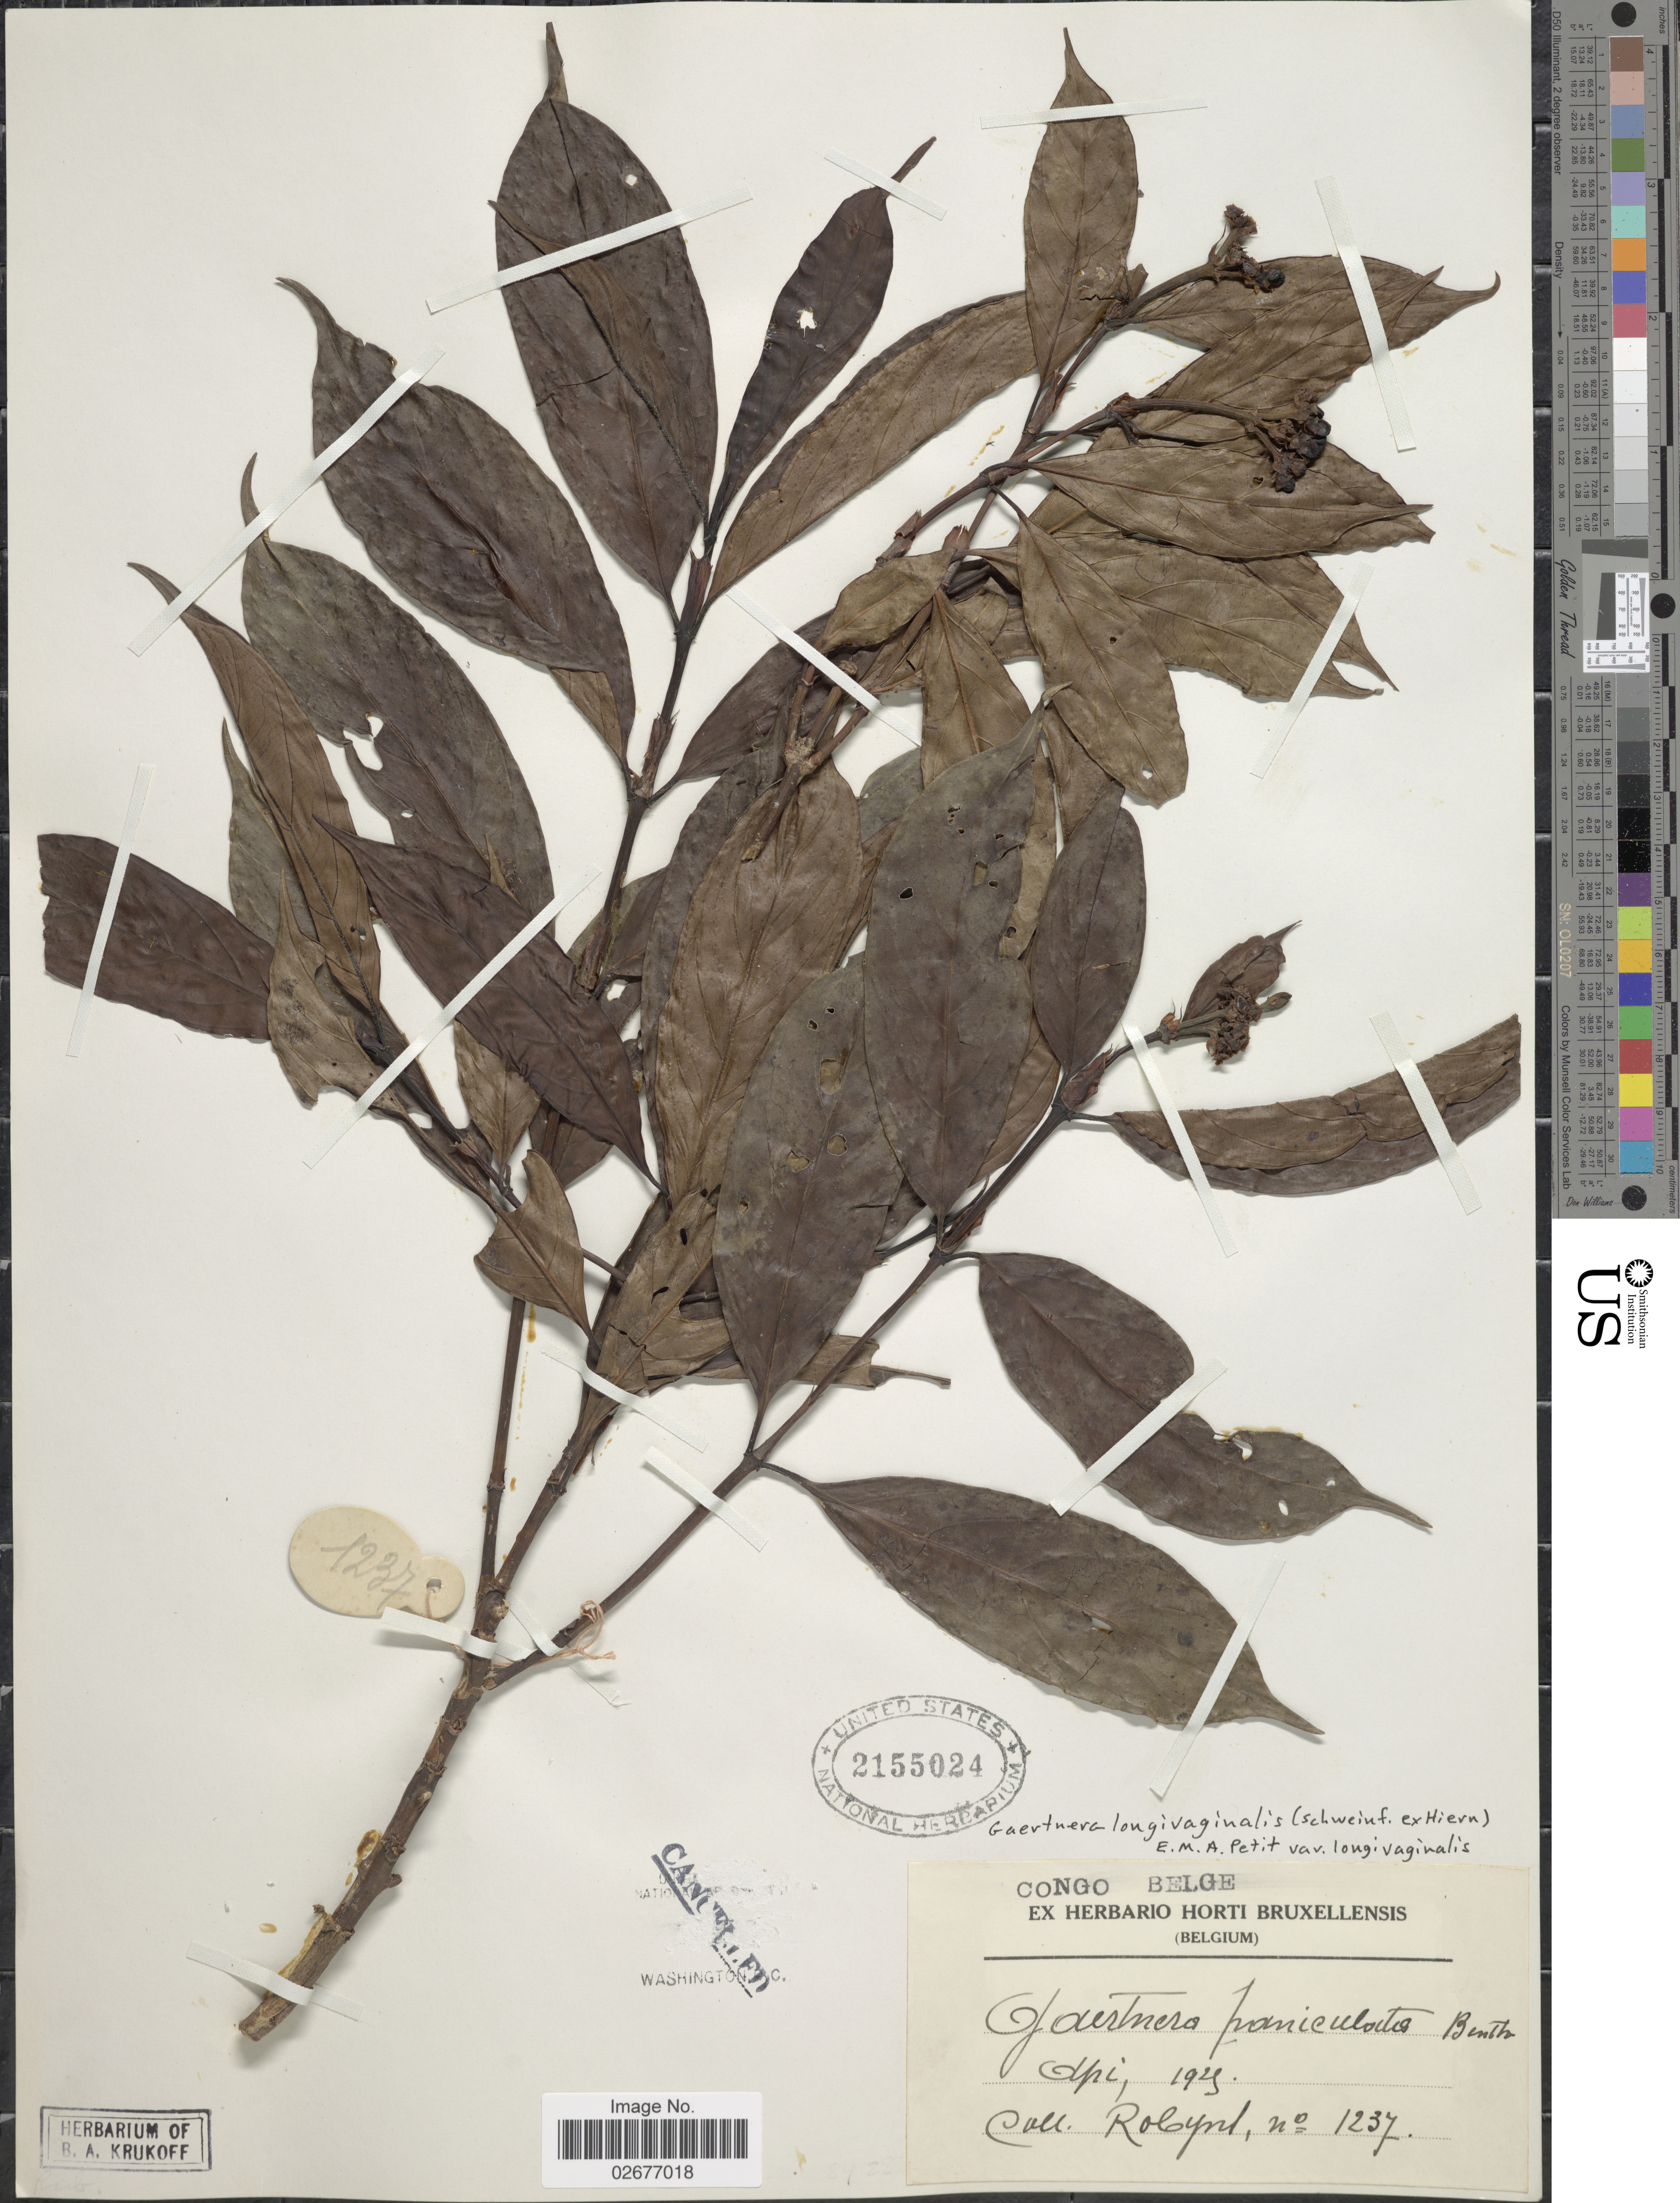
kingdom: Plantae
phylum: Tracheophyta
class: Magnoliopsida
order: Gentianales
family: Rubiaceae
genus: Gaertnera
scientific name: Gaertnera longivaginalis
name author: (Schweinf. ex Hiern) E.M.A. Petit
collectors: -. Robyns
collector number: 1237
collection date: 1929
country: Congo, Democratic Republic of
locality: Api, Congo Belge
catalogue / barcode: US 2155024